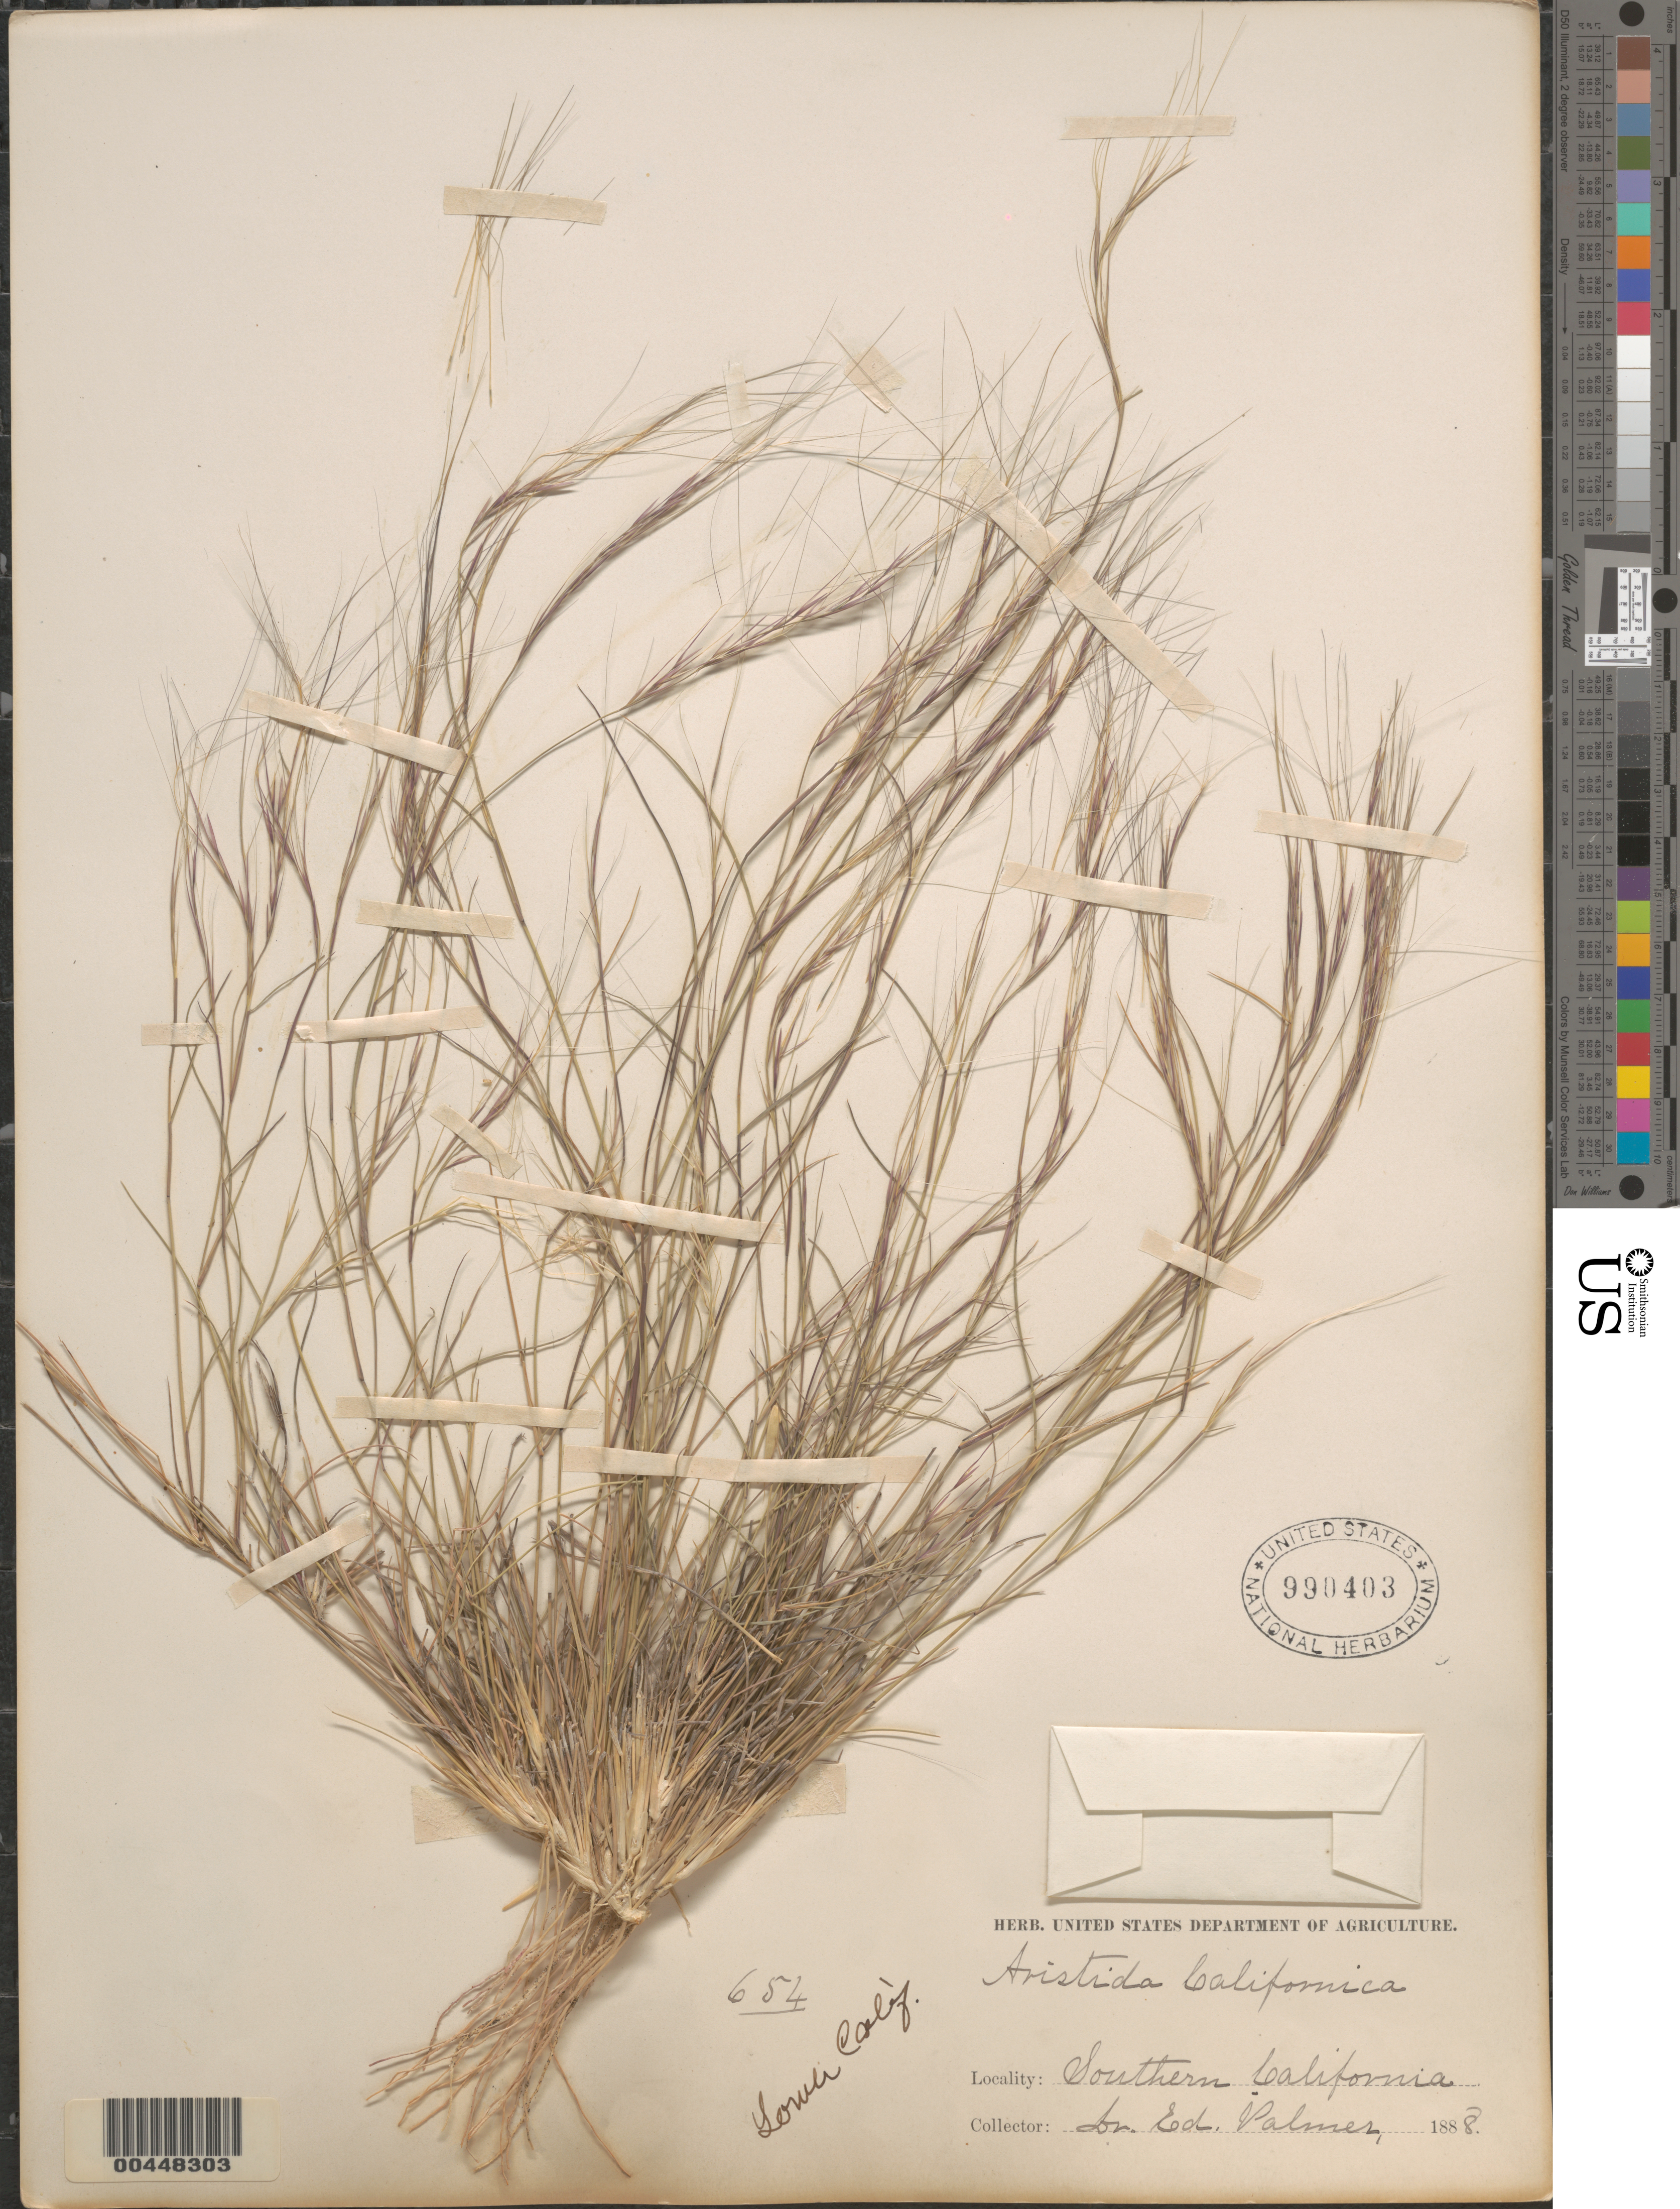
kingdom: Plantae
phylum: Tracheophyta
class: Liliopsida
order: Poales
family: Poaceae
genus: Aristida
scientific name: Aristida californica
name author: Thurb. in S. Watson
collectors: E. Palmer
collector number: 654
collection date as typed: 1888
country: Mexico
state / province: Baja California Norte / Baja California Sur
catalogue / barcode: US 990403